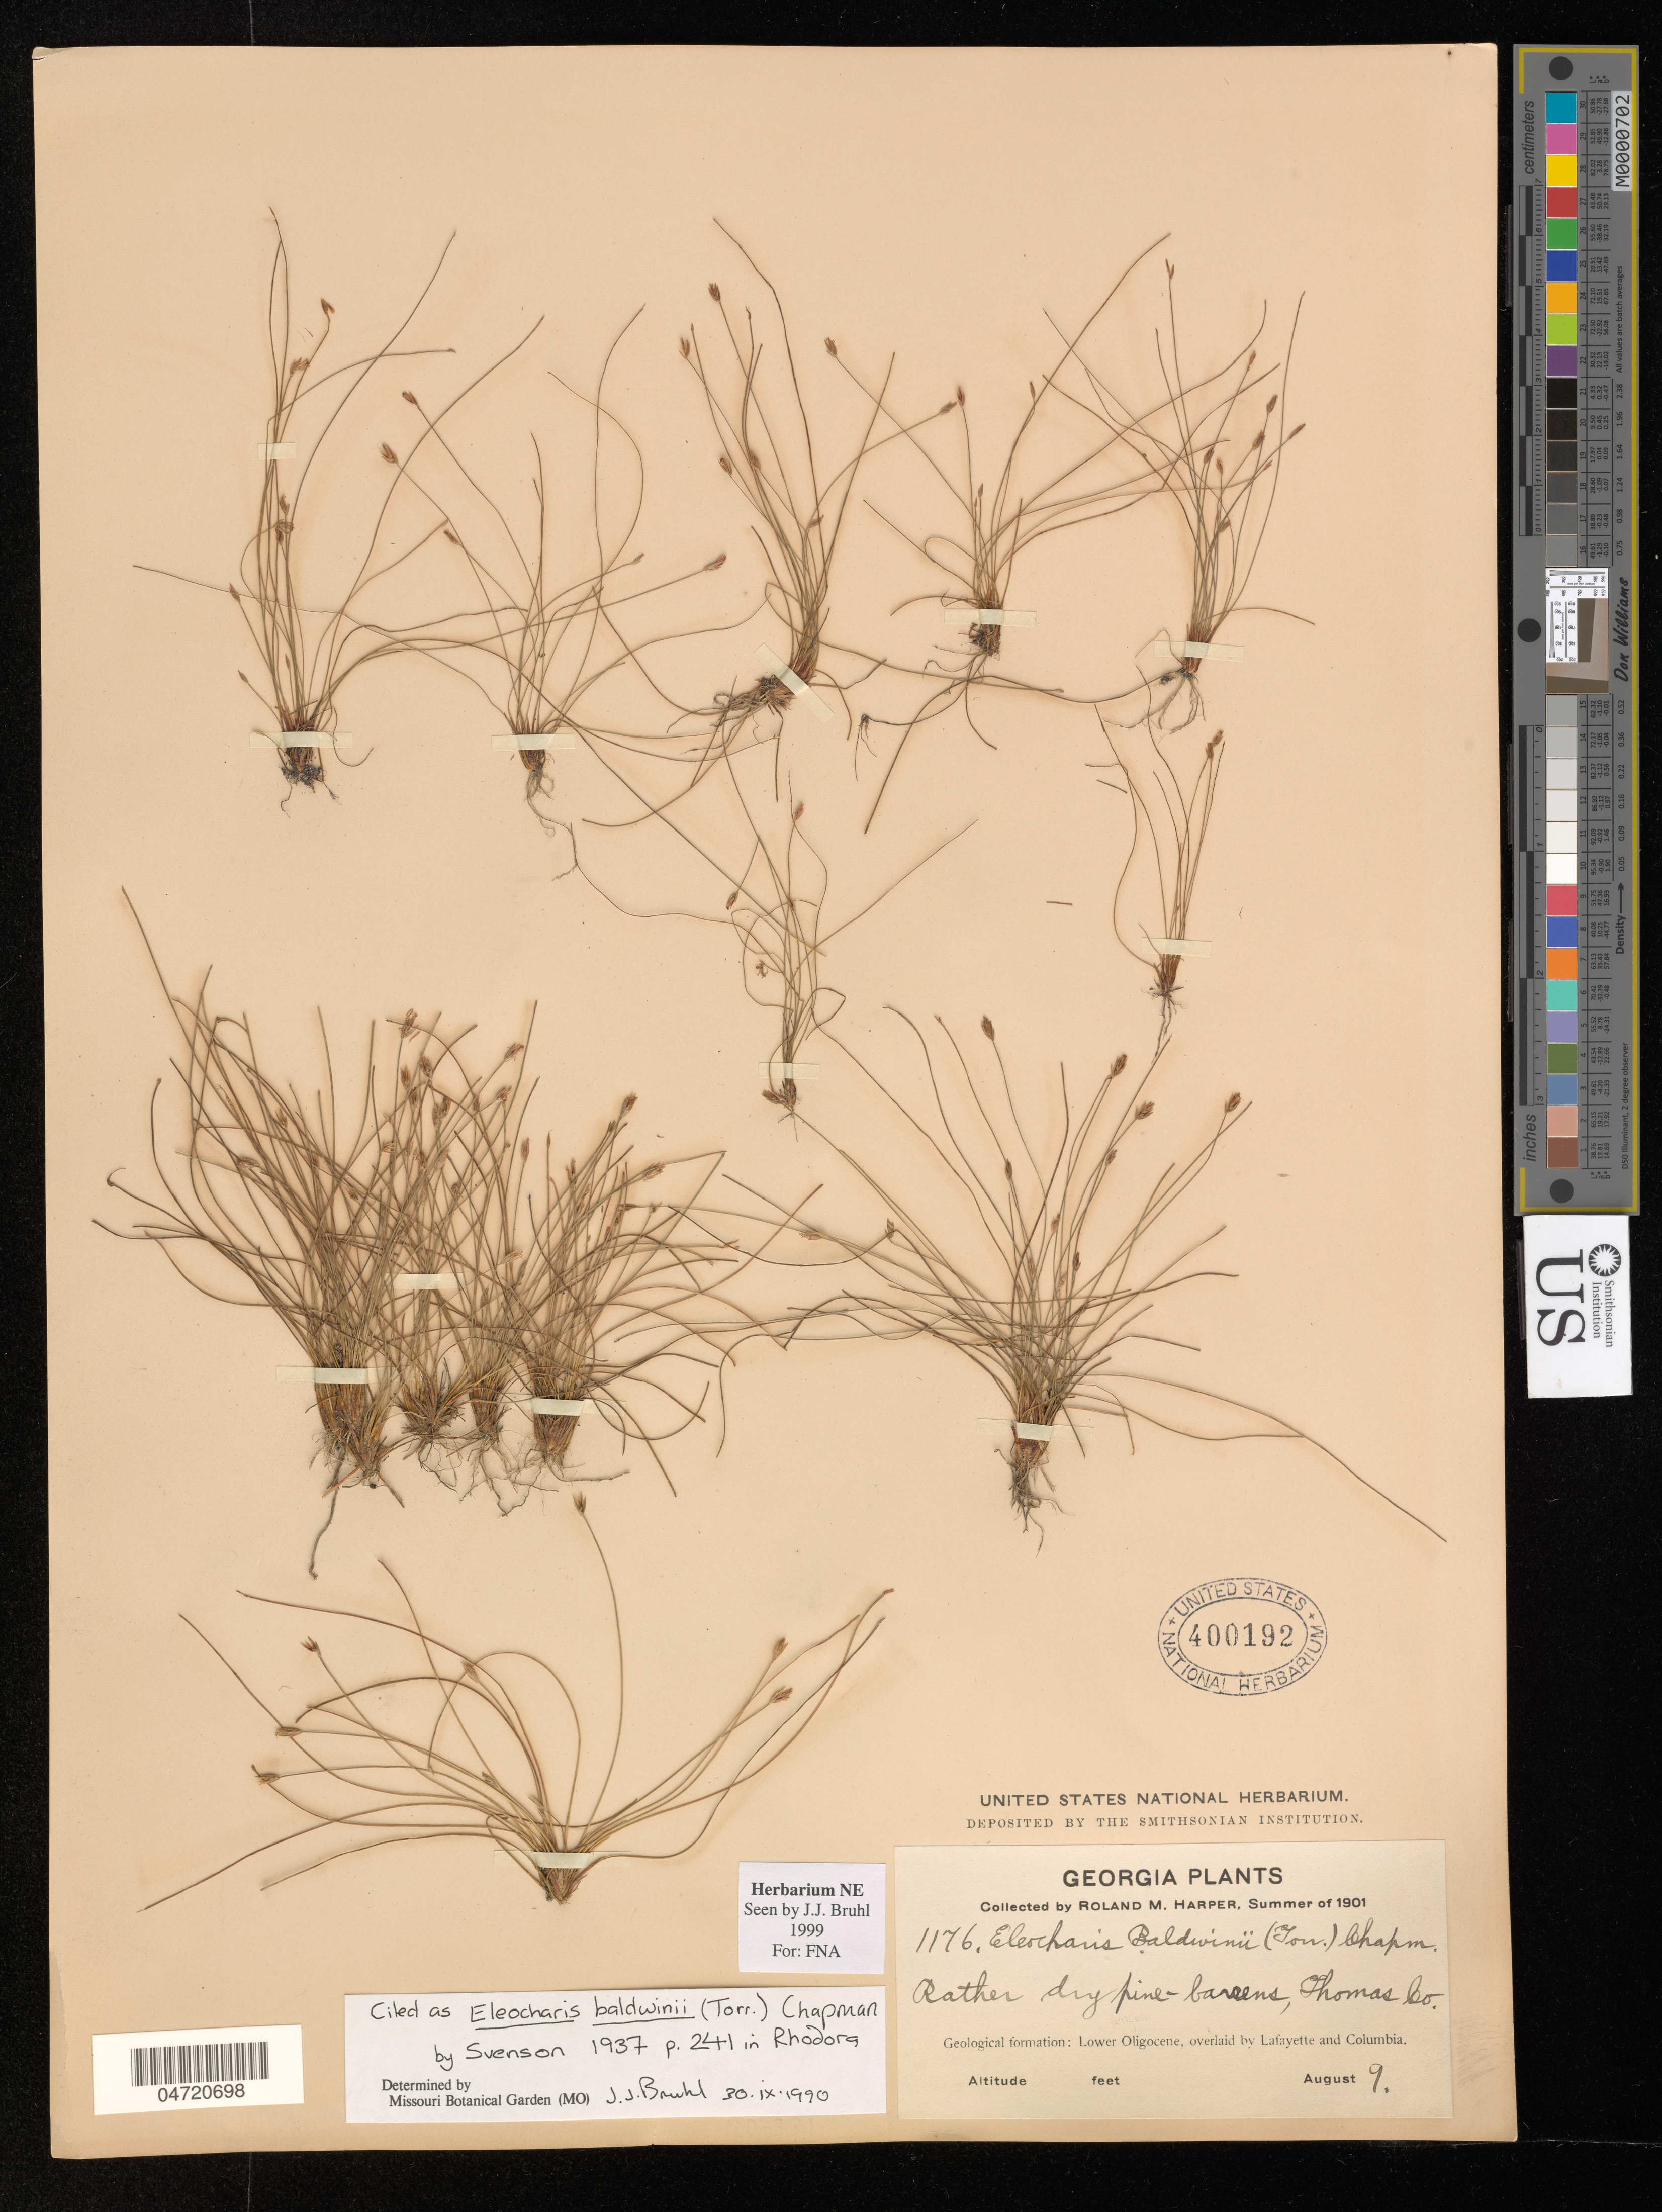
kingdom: Plantae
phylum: Tracheophyta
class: Liliopsida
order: Poales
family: Cyperaceae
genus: Eleocharis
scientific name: Eleocharis baldwinii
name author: (Torr.) Chapm.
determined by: Bruhl, J. J., (NE), University of New England (AUSTRALIA)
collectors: R. M. Harper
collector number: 1176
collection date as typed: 09 Aug 1901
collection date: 1901-08-09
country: United States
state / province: Georgia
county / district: Thomas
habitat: Rather dry pine-barrens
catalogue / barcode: US 400192